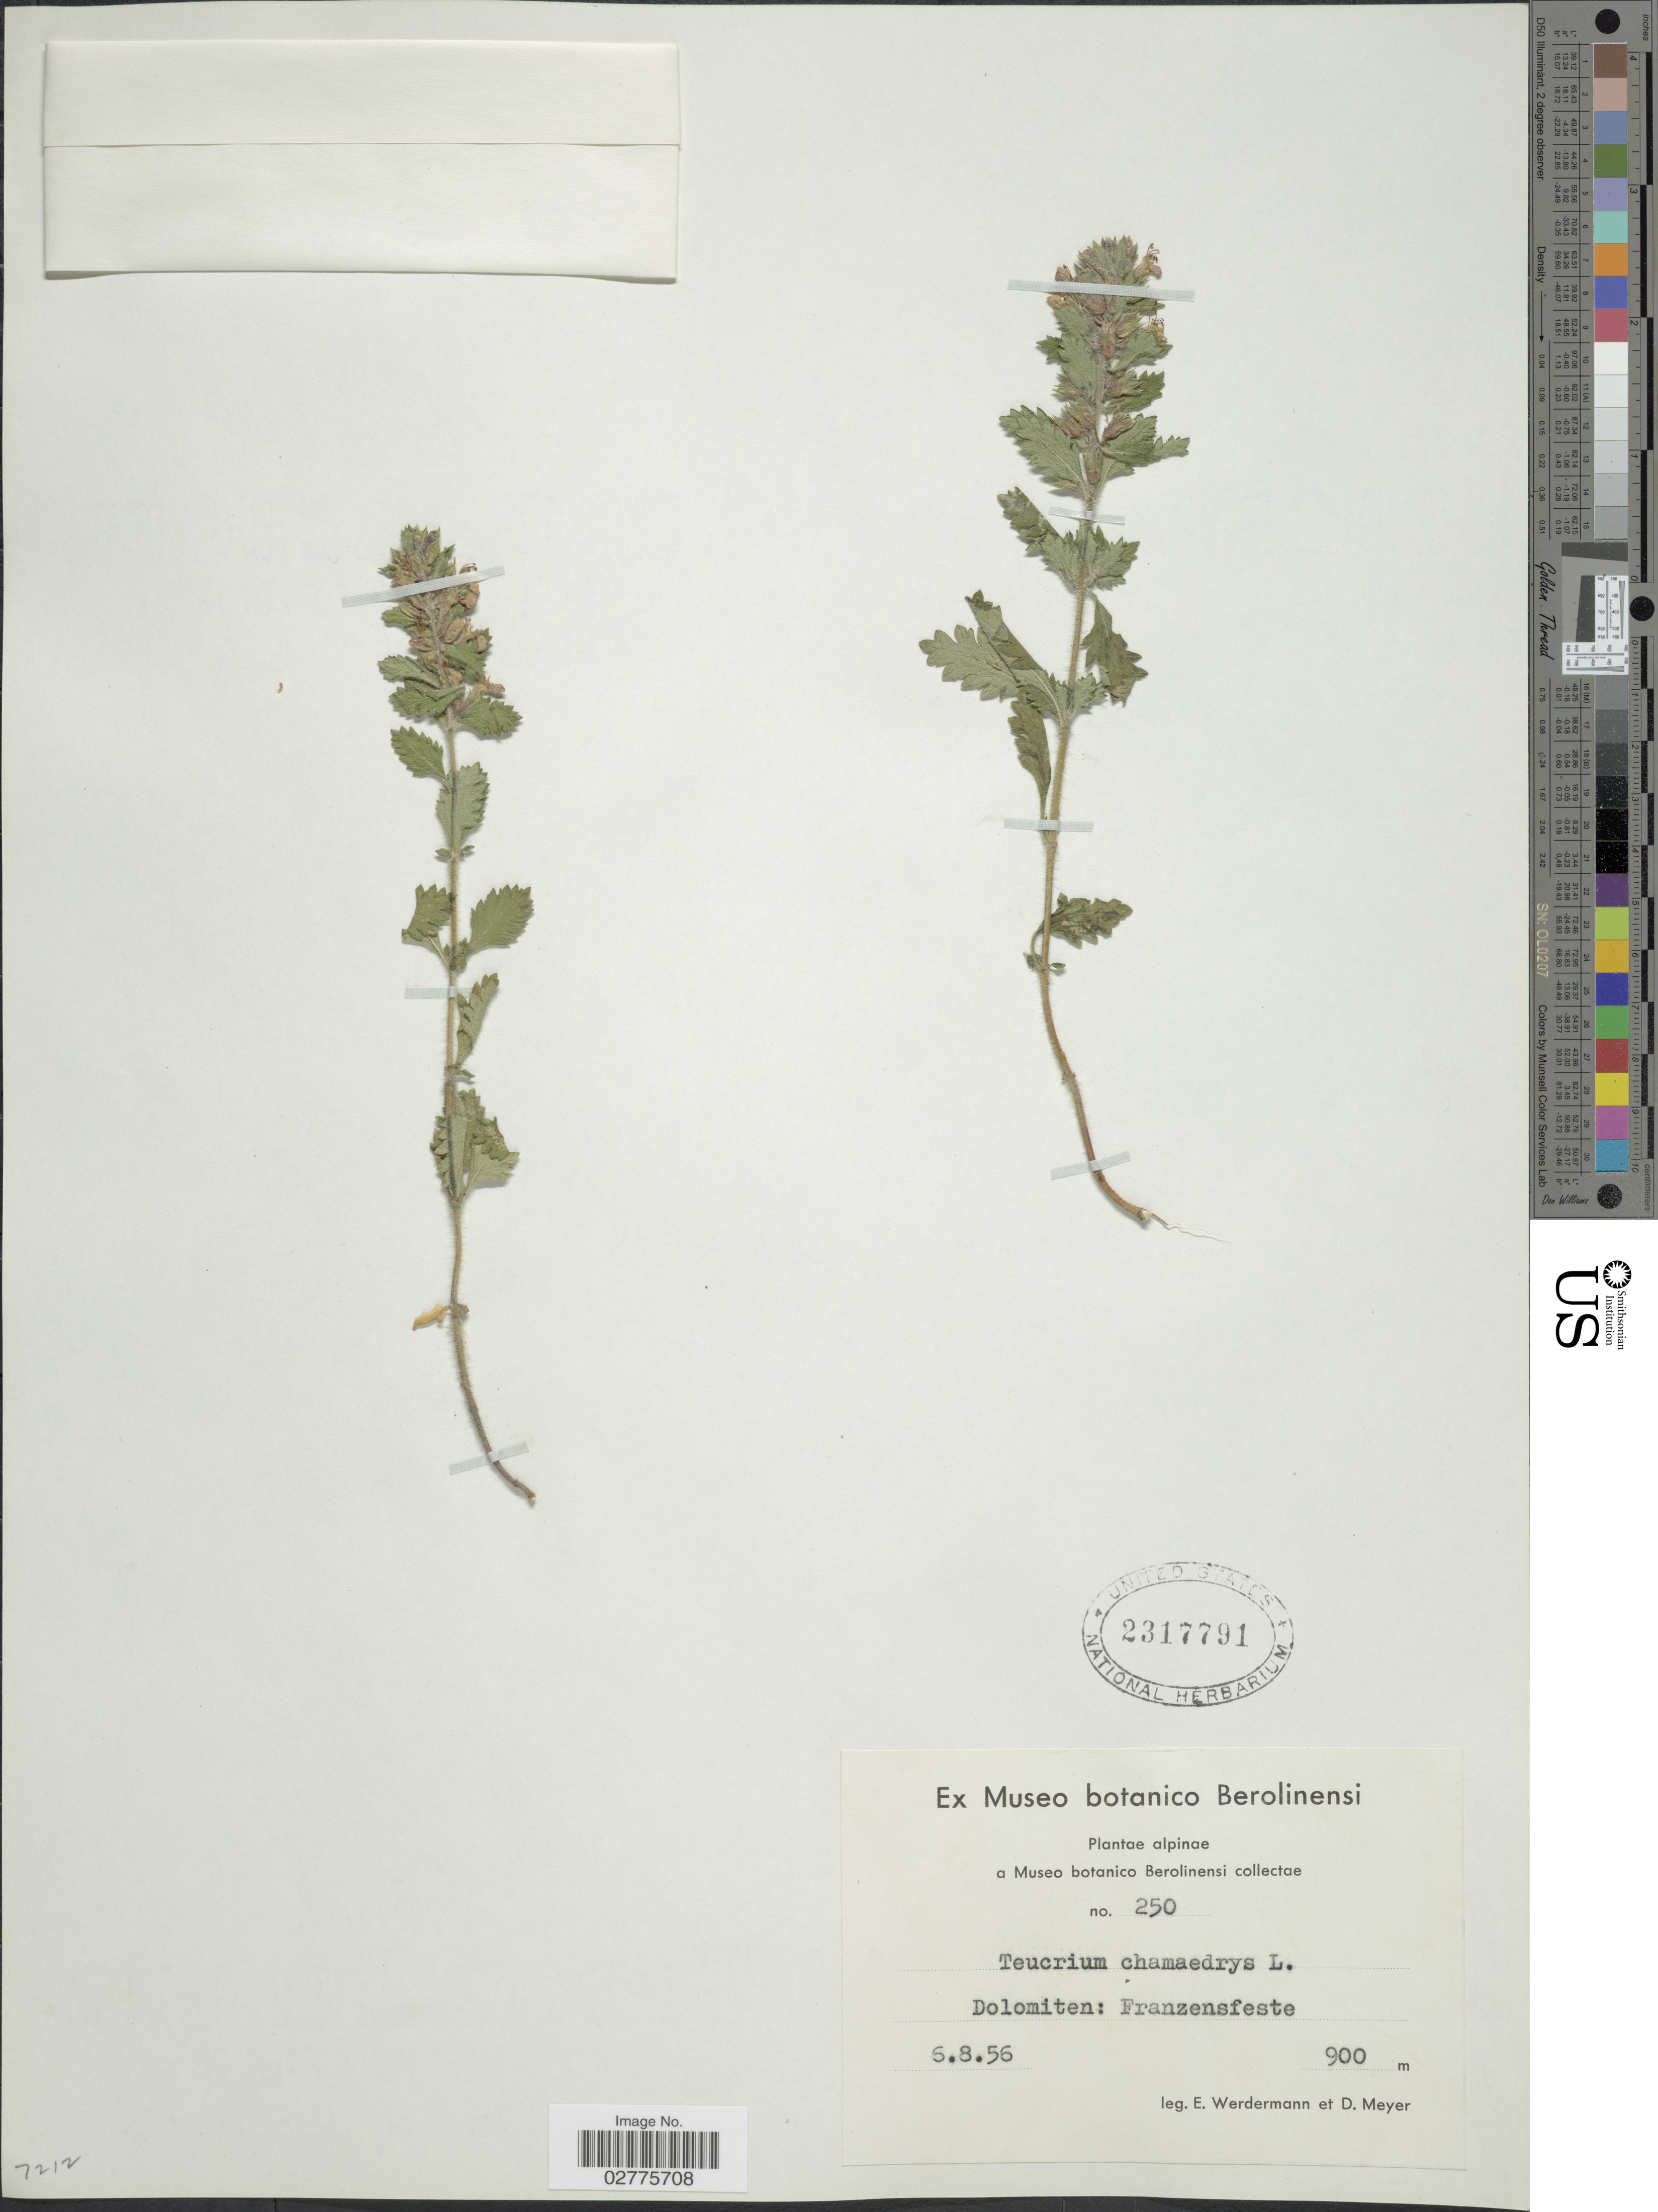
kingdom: Plantae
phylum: Tracheophyta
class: Magnoliopsida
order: Lamiales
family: Lamiaceae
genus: Teucrium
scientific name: Teucrium chamaedrys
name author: L.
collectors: E. Werdermann & D. Meyer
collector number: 250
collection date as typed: Transcribed d/m/y: 6/8/56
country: Italy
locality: Dolomiten: Franzensfeste.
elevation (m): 900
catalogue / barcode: US 2317791